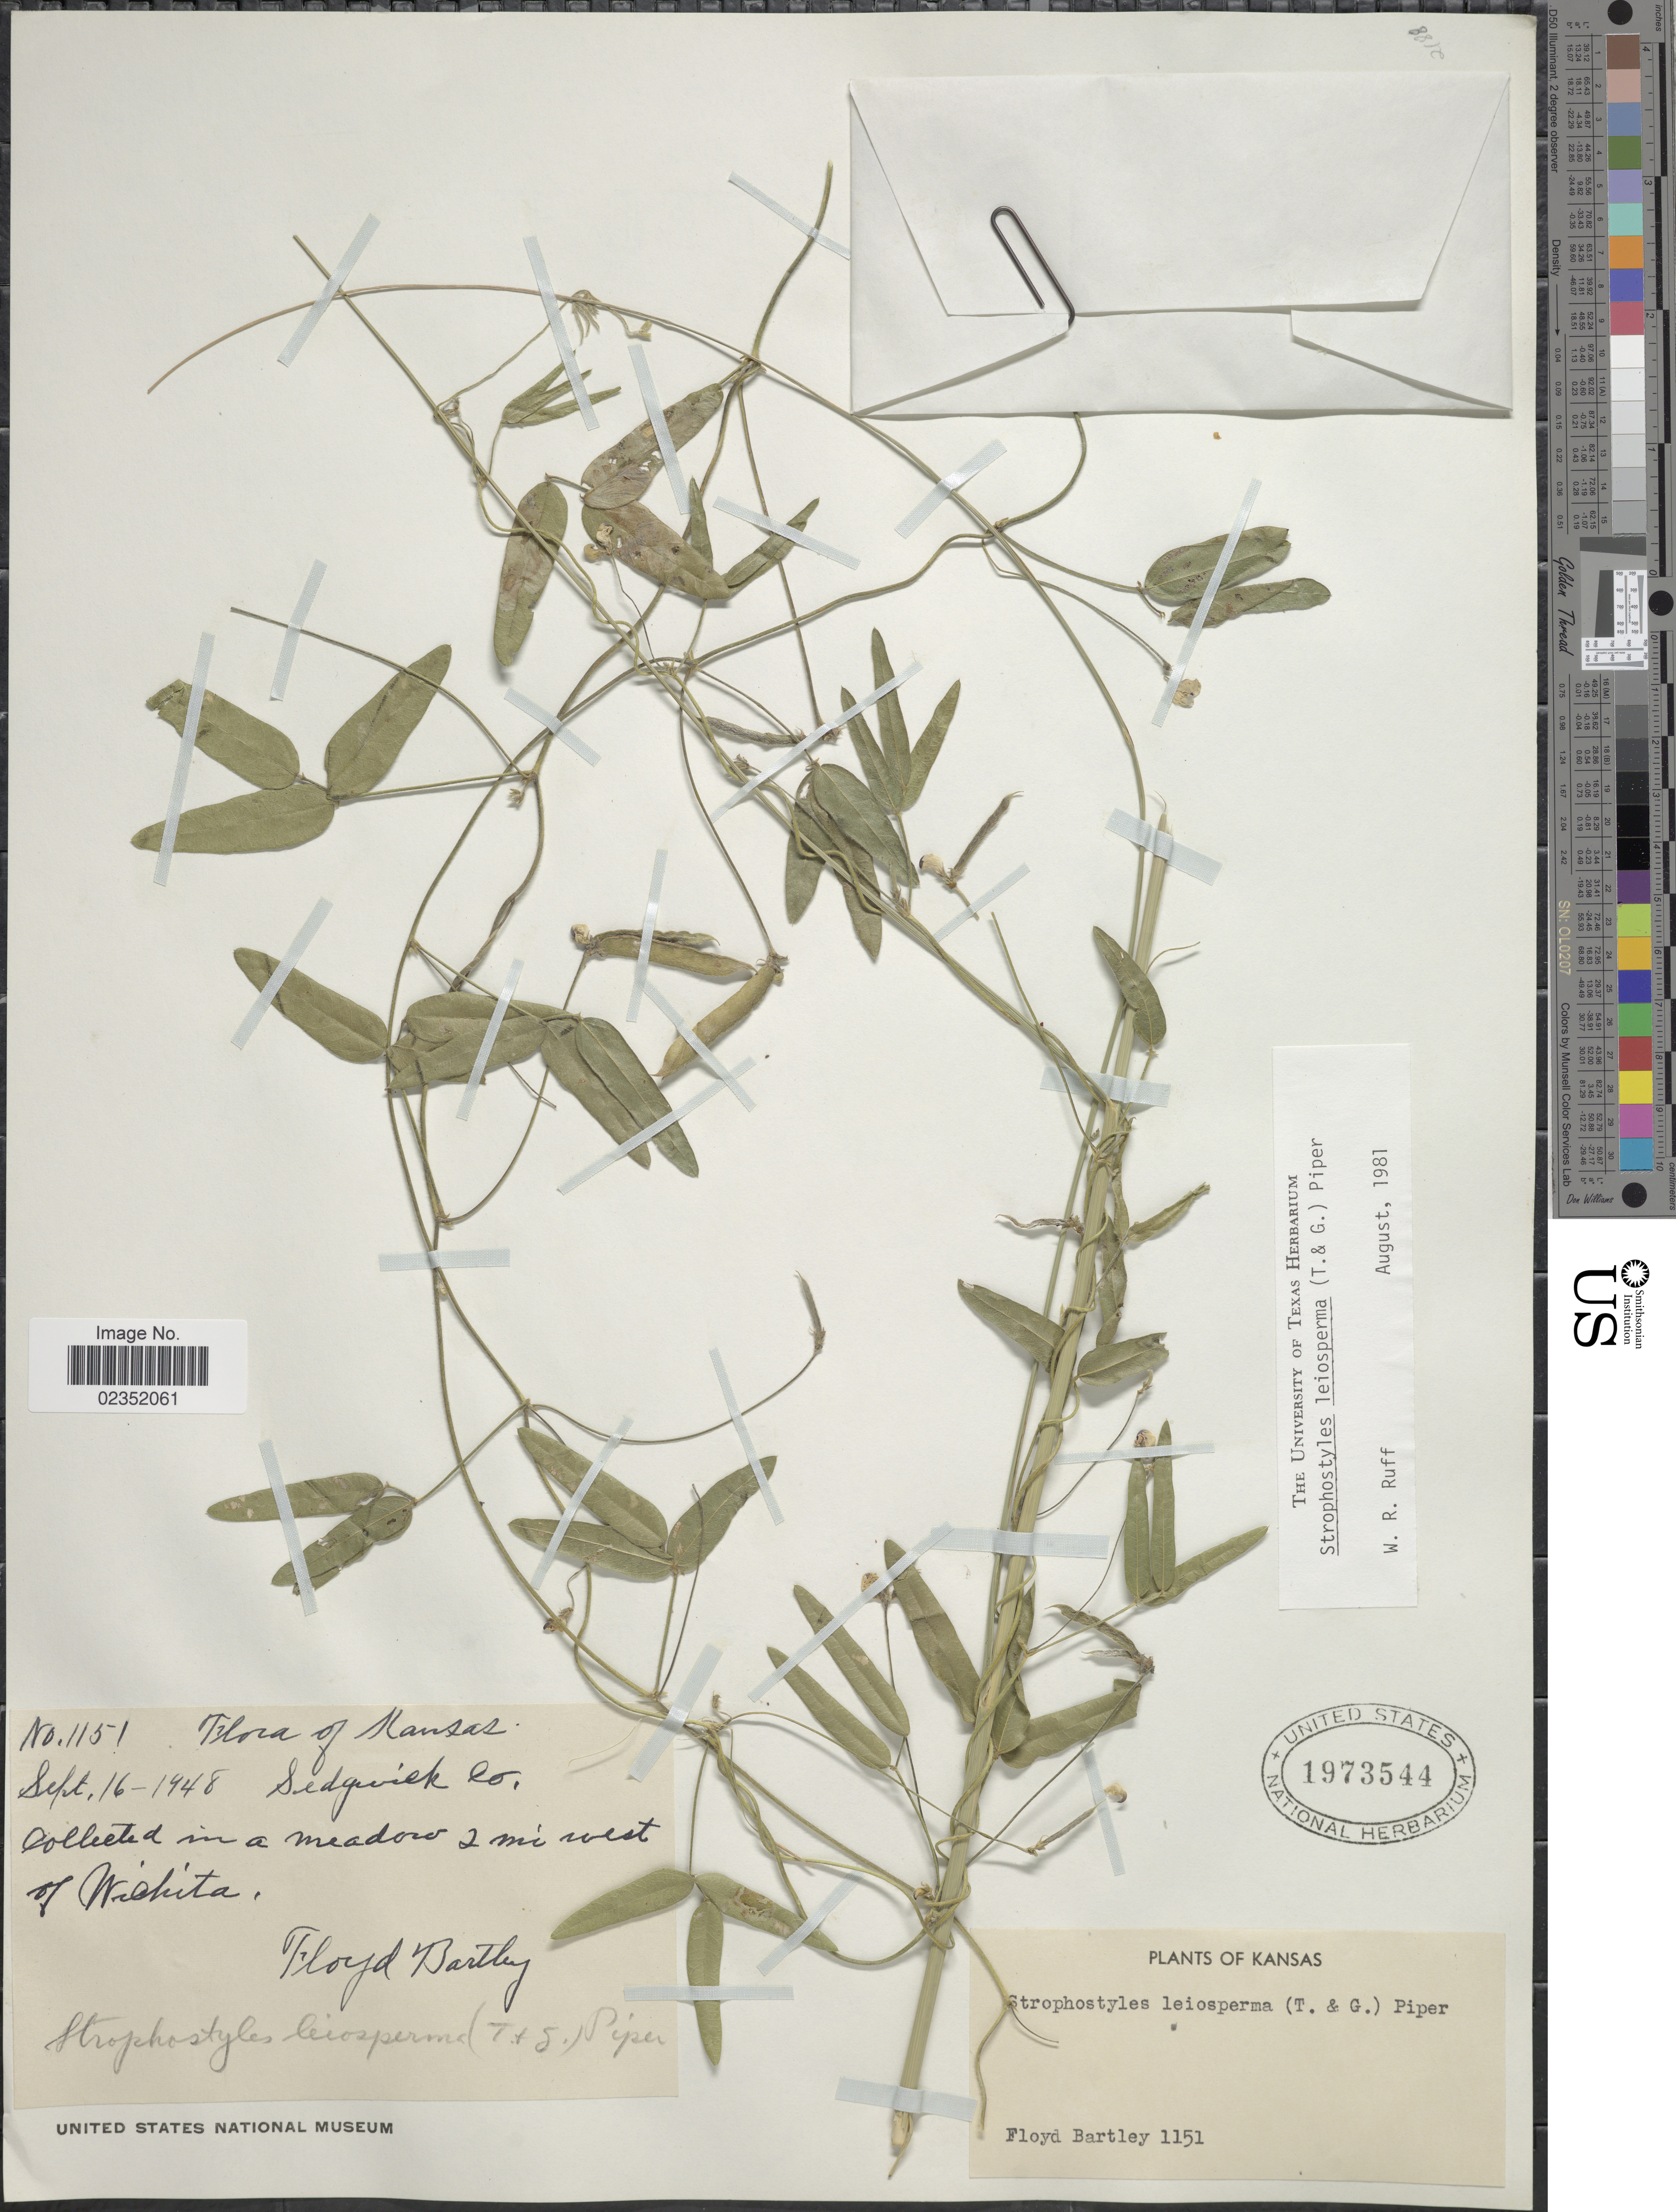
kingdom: Plantae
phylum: Tracheophyta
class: Magnoliopsida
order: Fabales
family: Fabaceae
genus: Strophostyles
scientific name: Strophostyles leiosperma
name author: (Torr. & A. Gray) Piper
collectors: F. Bartley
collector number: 1151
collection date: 1948-09-16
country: United States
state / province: Kansas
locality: In a meadow 2 mi west of Wichita.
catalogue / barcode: US 1973544